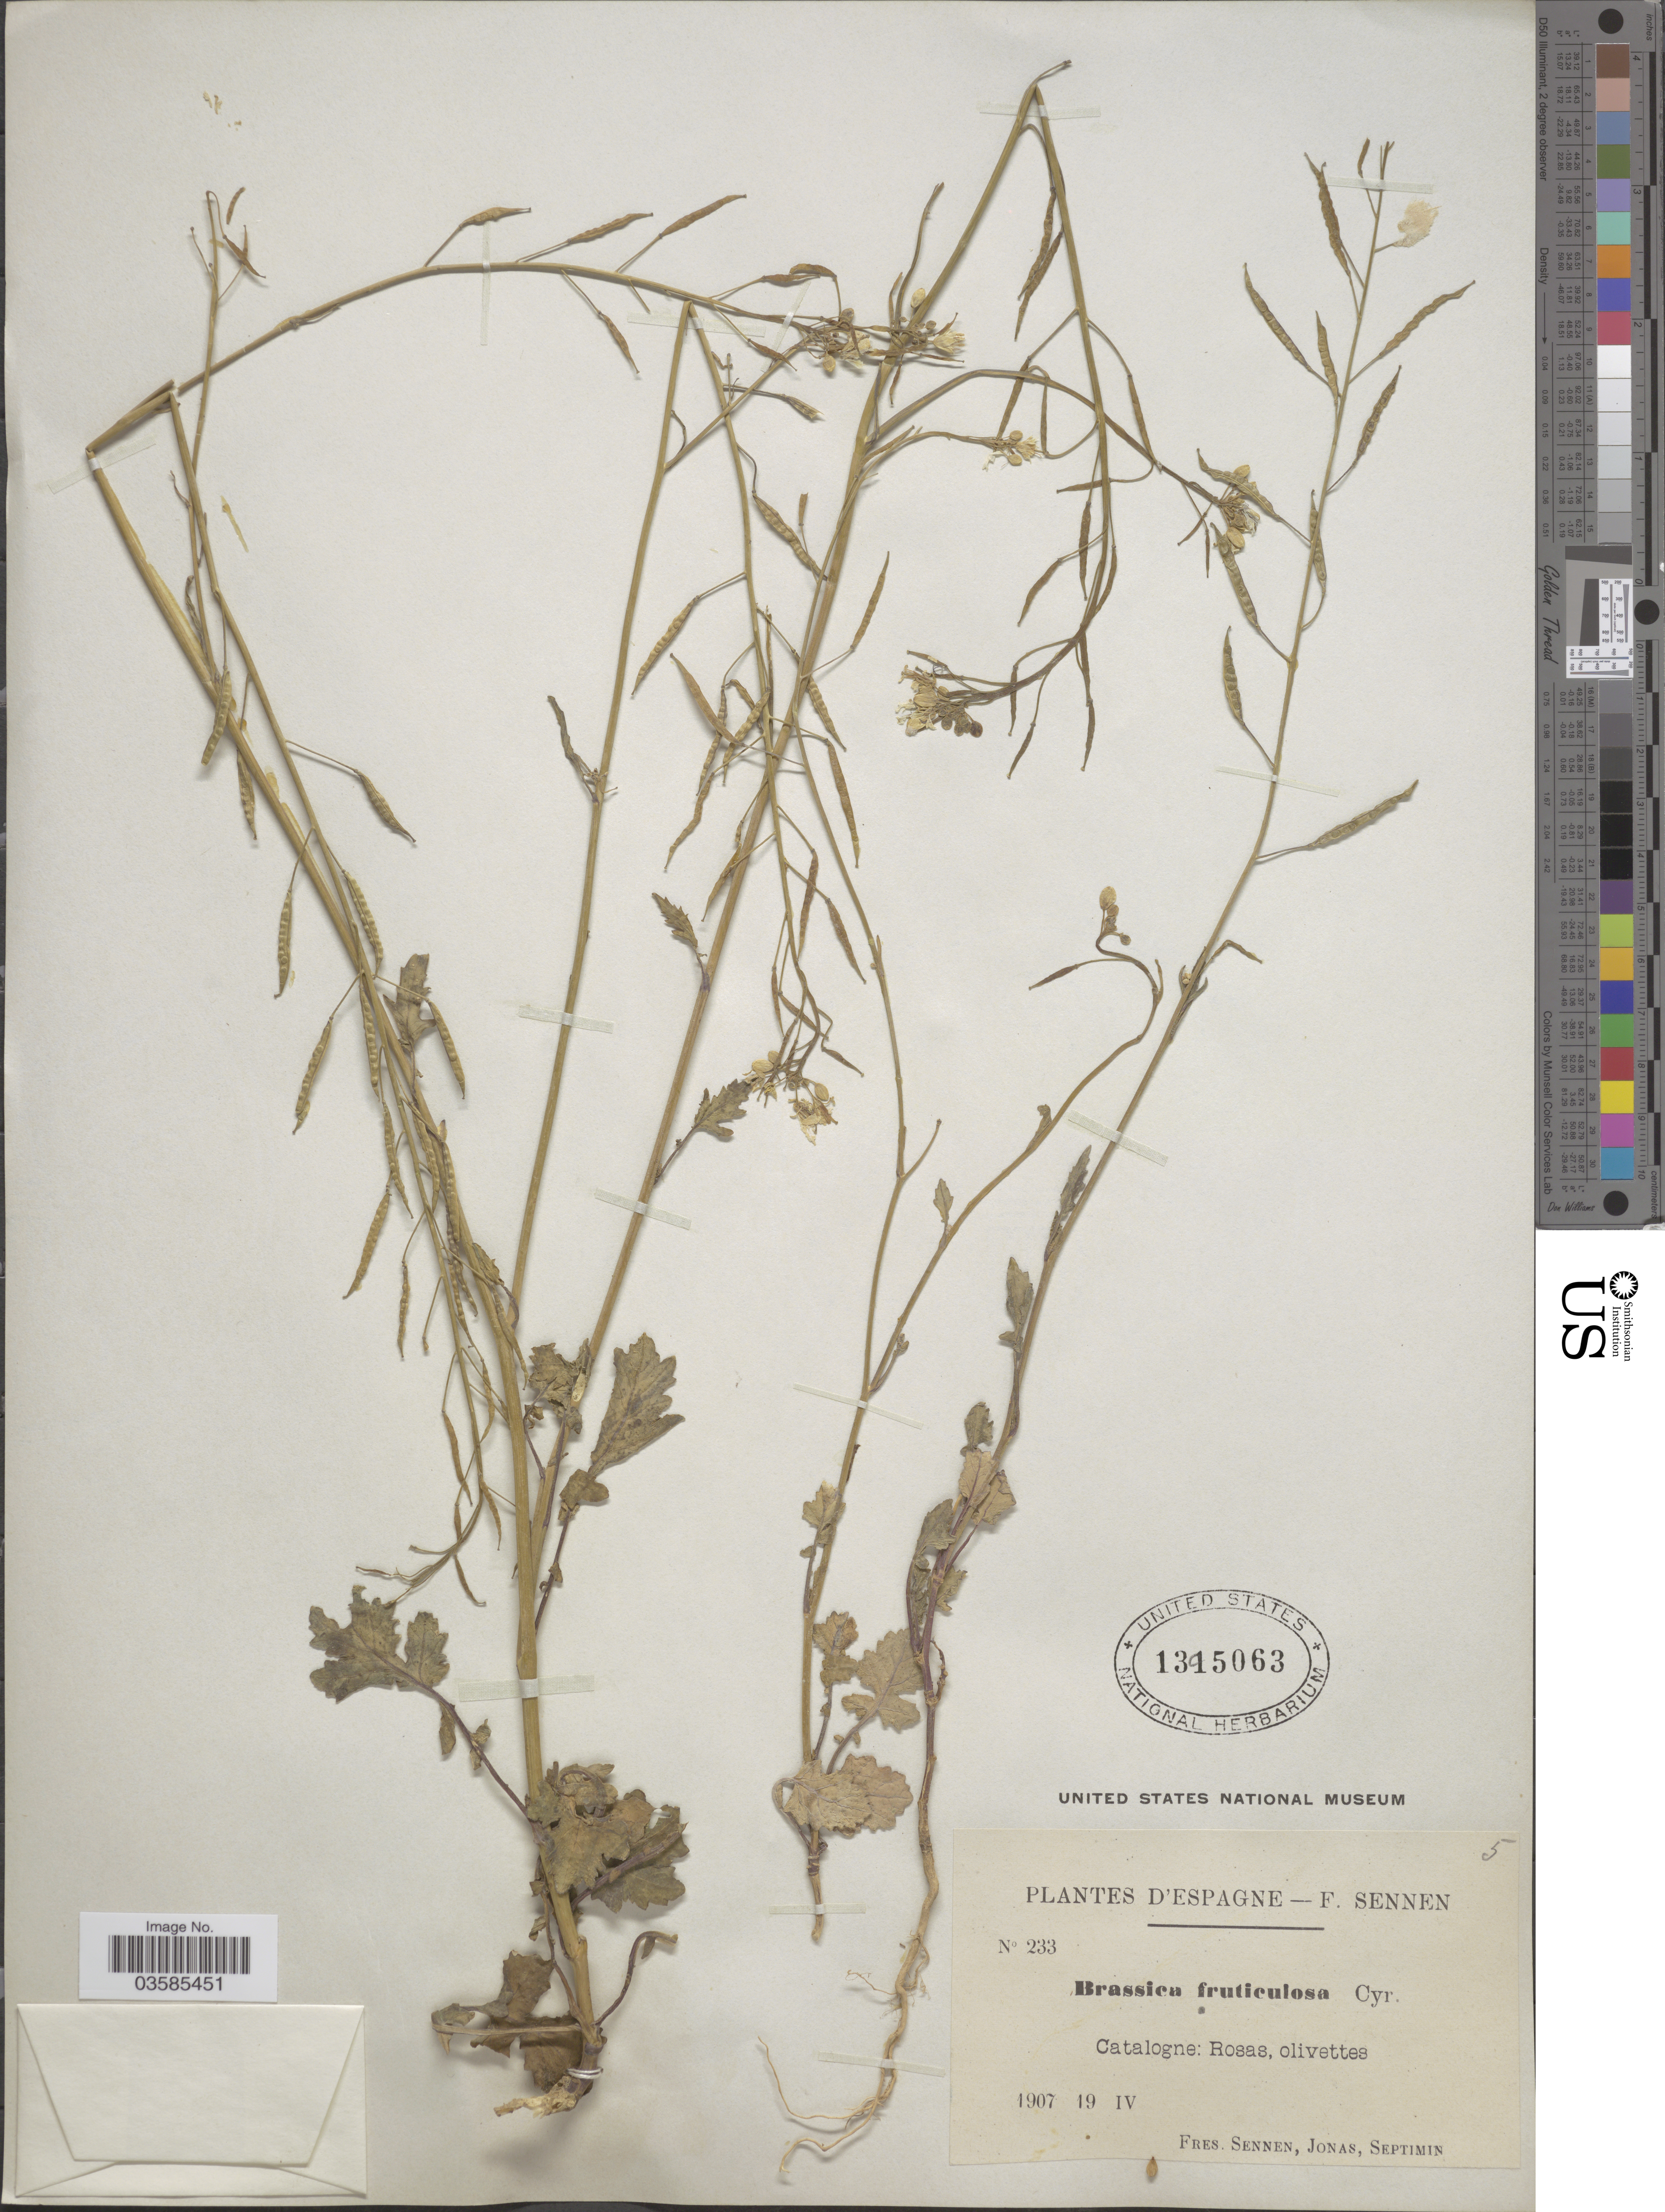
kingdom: Plantae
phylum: Tracheophyta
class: Magnoliopsida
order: Brassicales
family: Brassicaceae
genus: Brassica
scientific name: Brassica fruticulosa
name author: Cirillo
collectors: E. Sennen, Fre. Jonas & Septimin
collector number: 233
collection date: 1907-04-19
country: Spain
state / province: Catalunya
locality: Catalogne: Rosas, olivettes.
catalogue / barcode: US 1395063